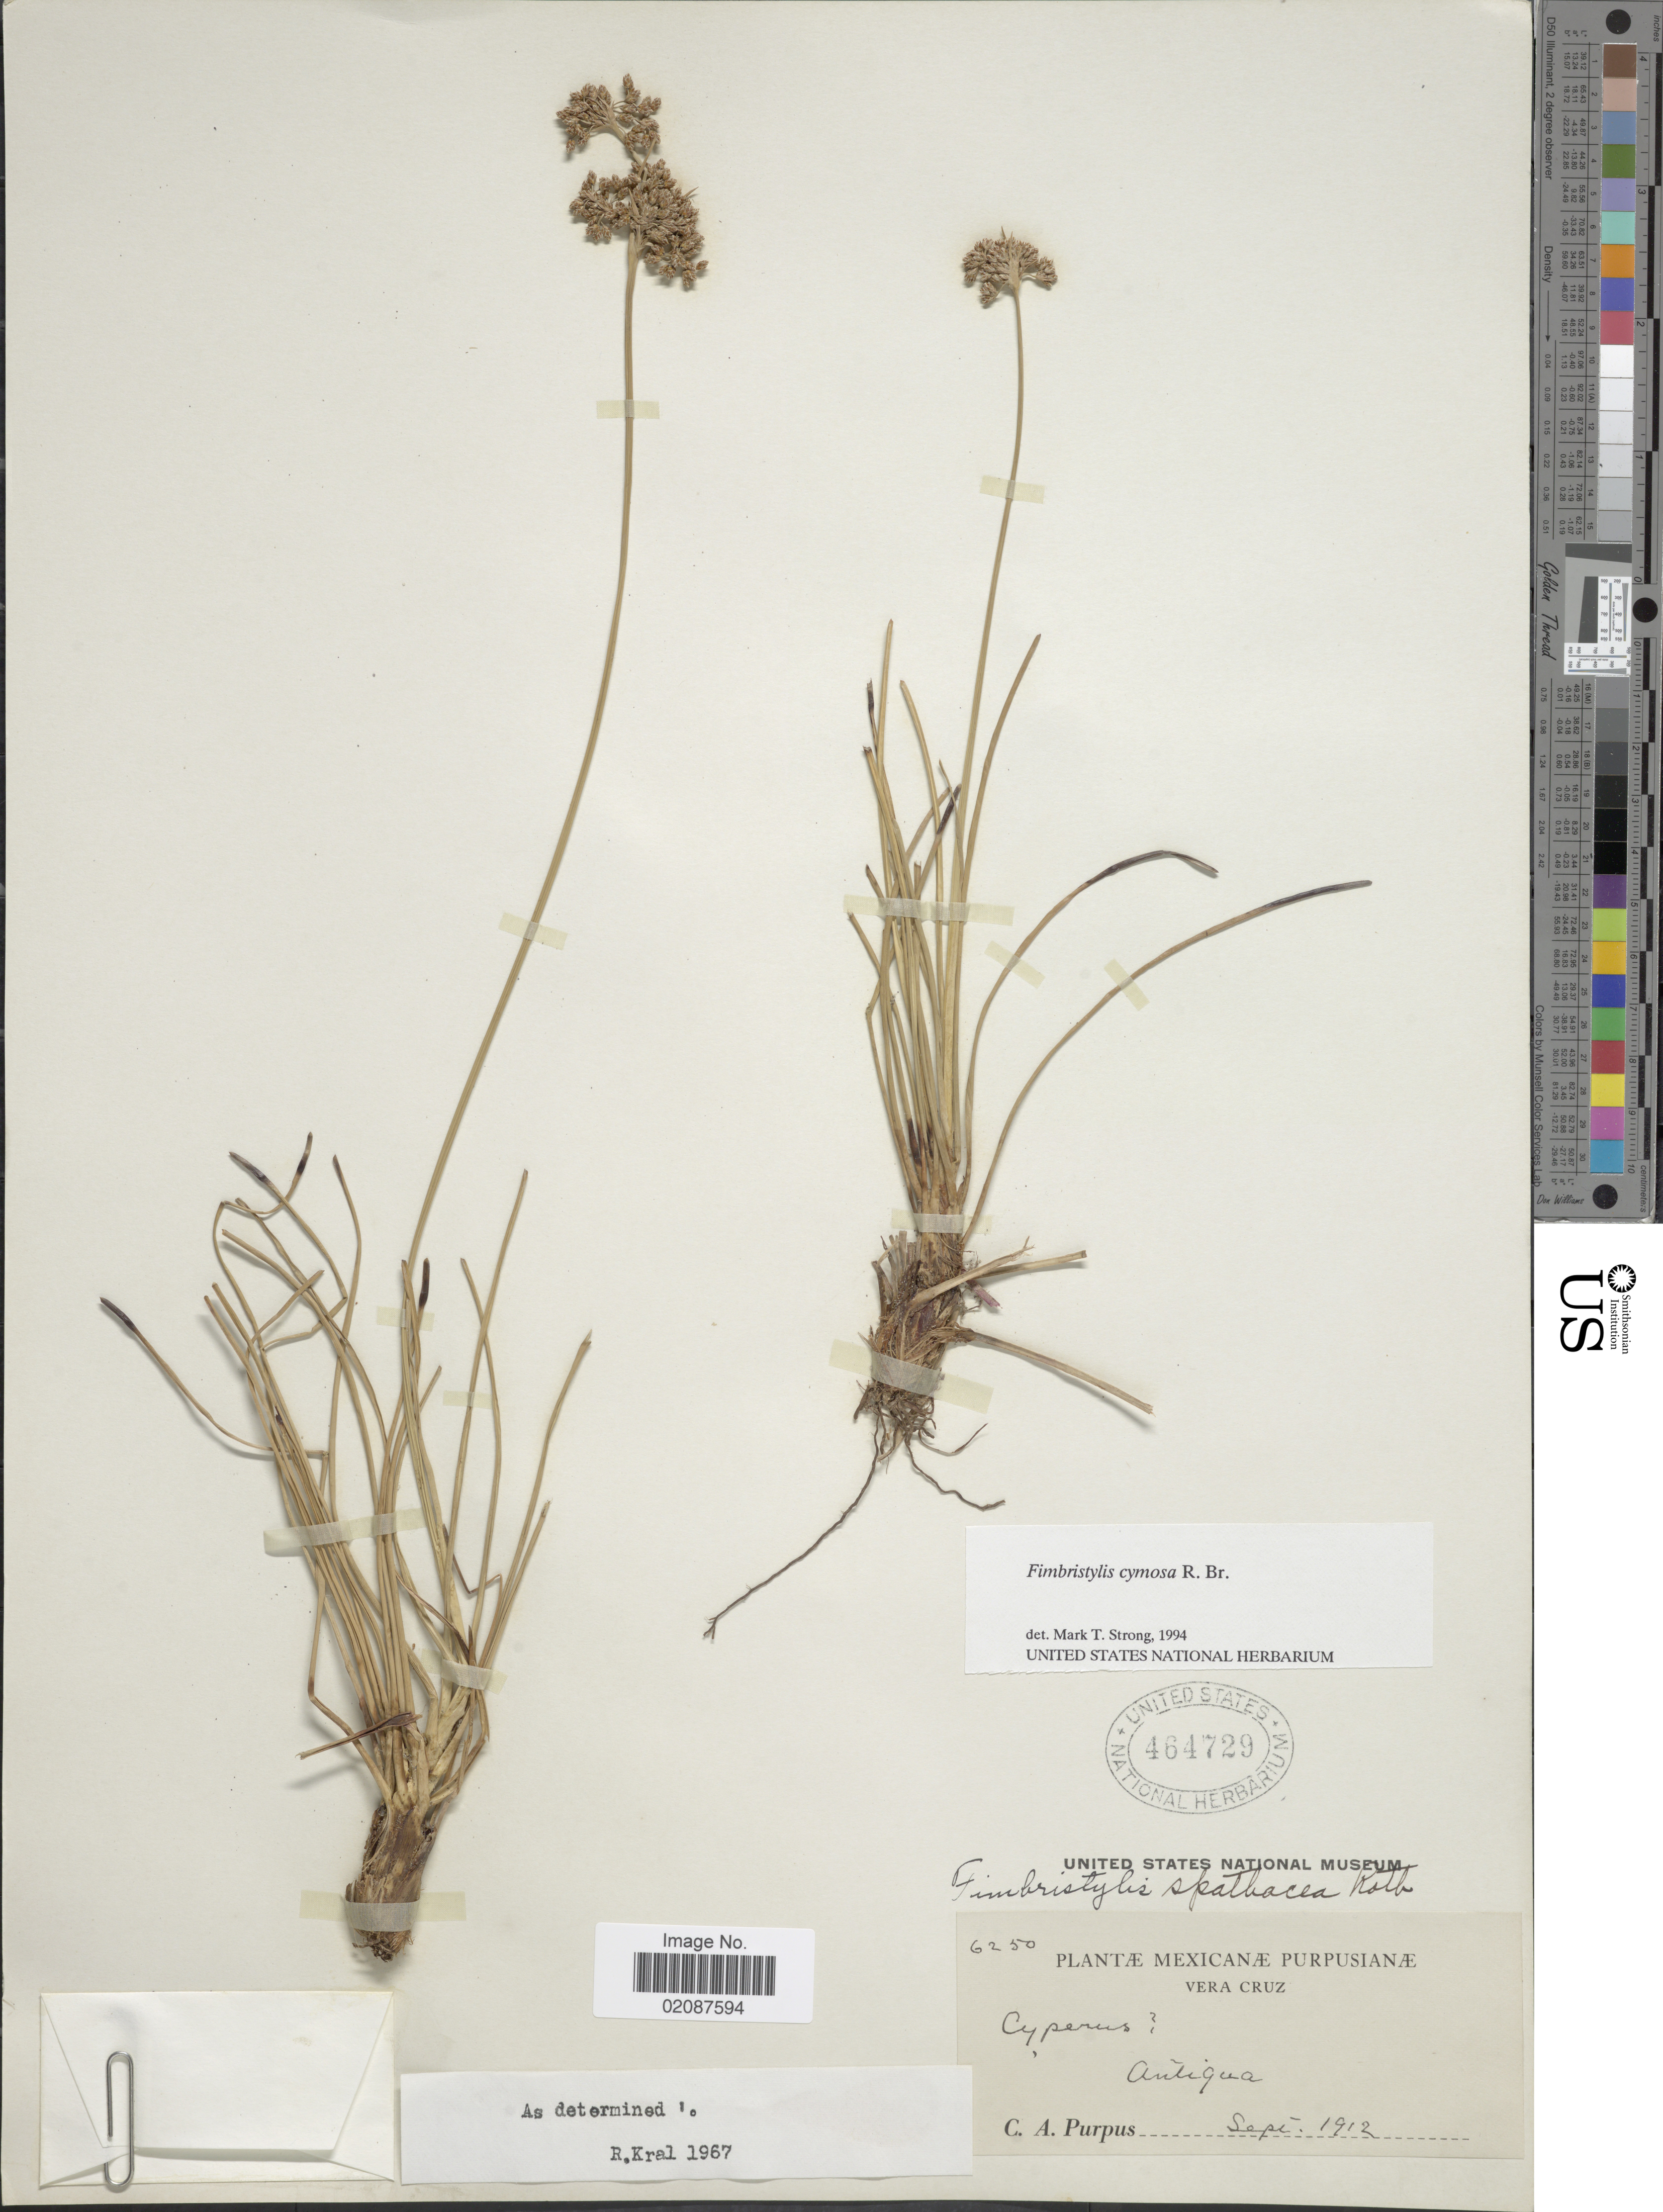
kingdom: Plantae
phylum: Tracheophyta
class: Liliopsida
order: Poales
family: Cyperaceae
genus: Fimbristylis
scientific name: Fimbristylis cymosa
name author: R. Br.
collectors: C. A. Purpus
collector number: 6250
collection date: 1912-09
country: Mexico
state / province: Veracruz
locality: Vera Cruz, Antiqua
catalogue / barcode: US 464729